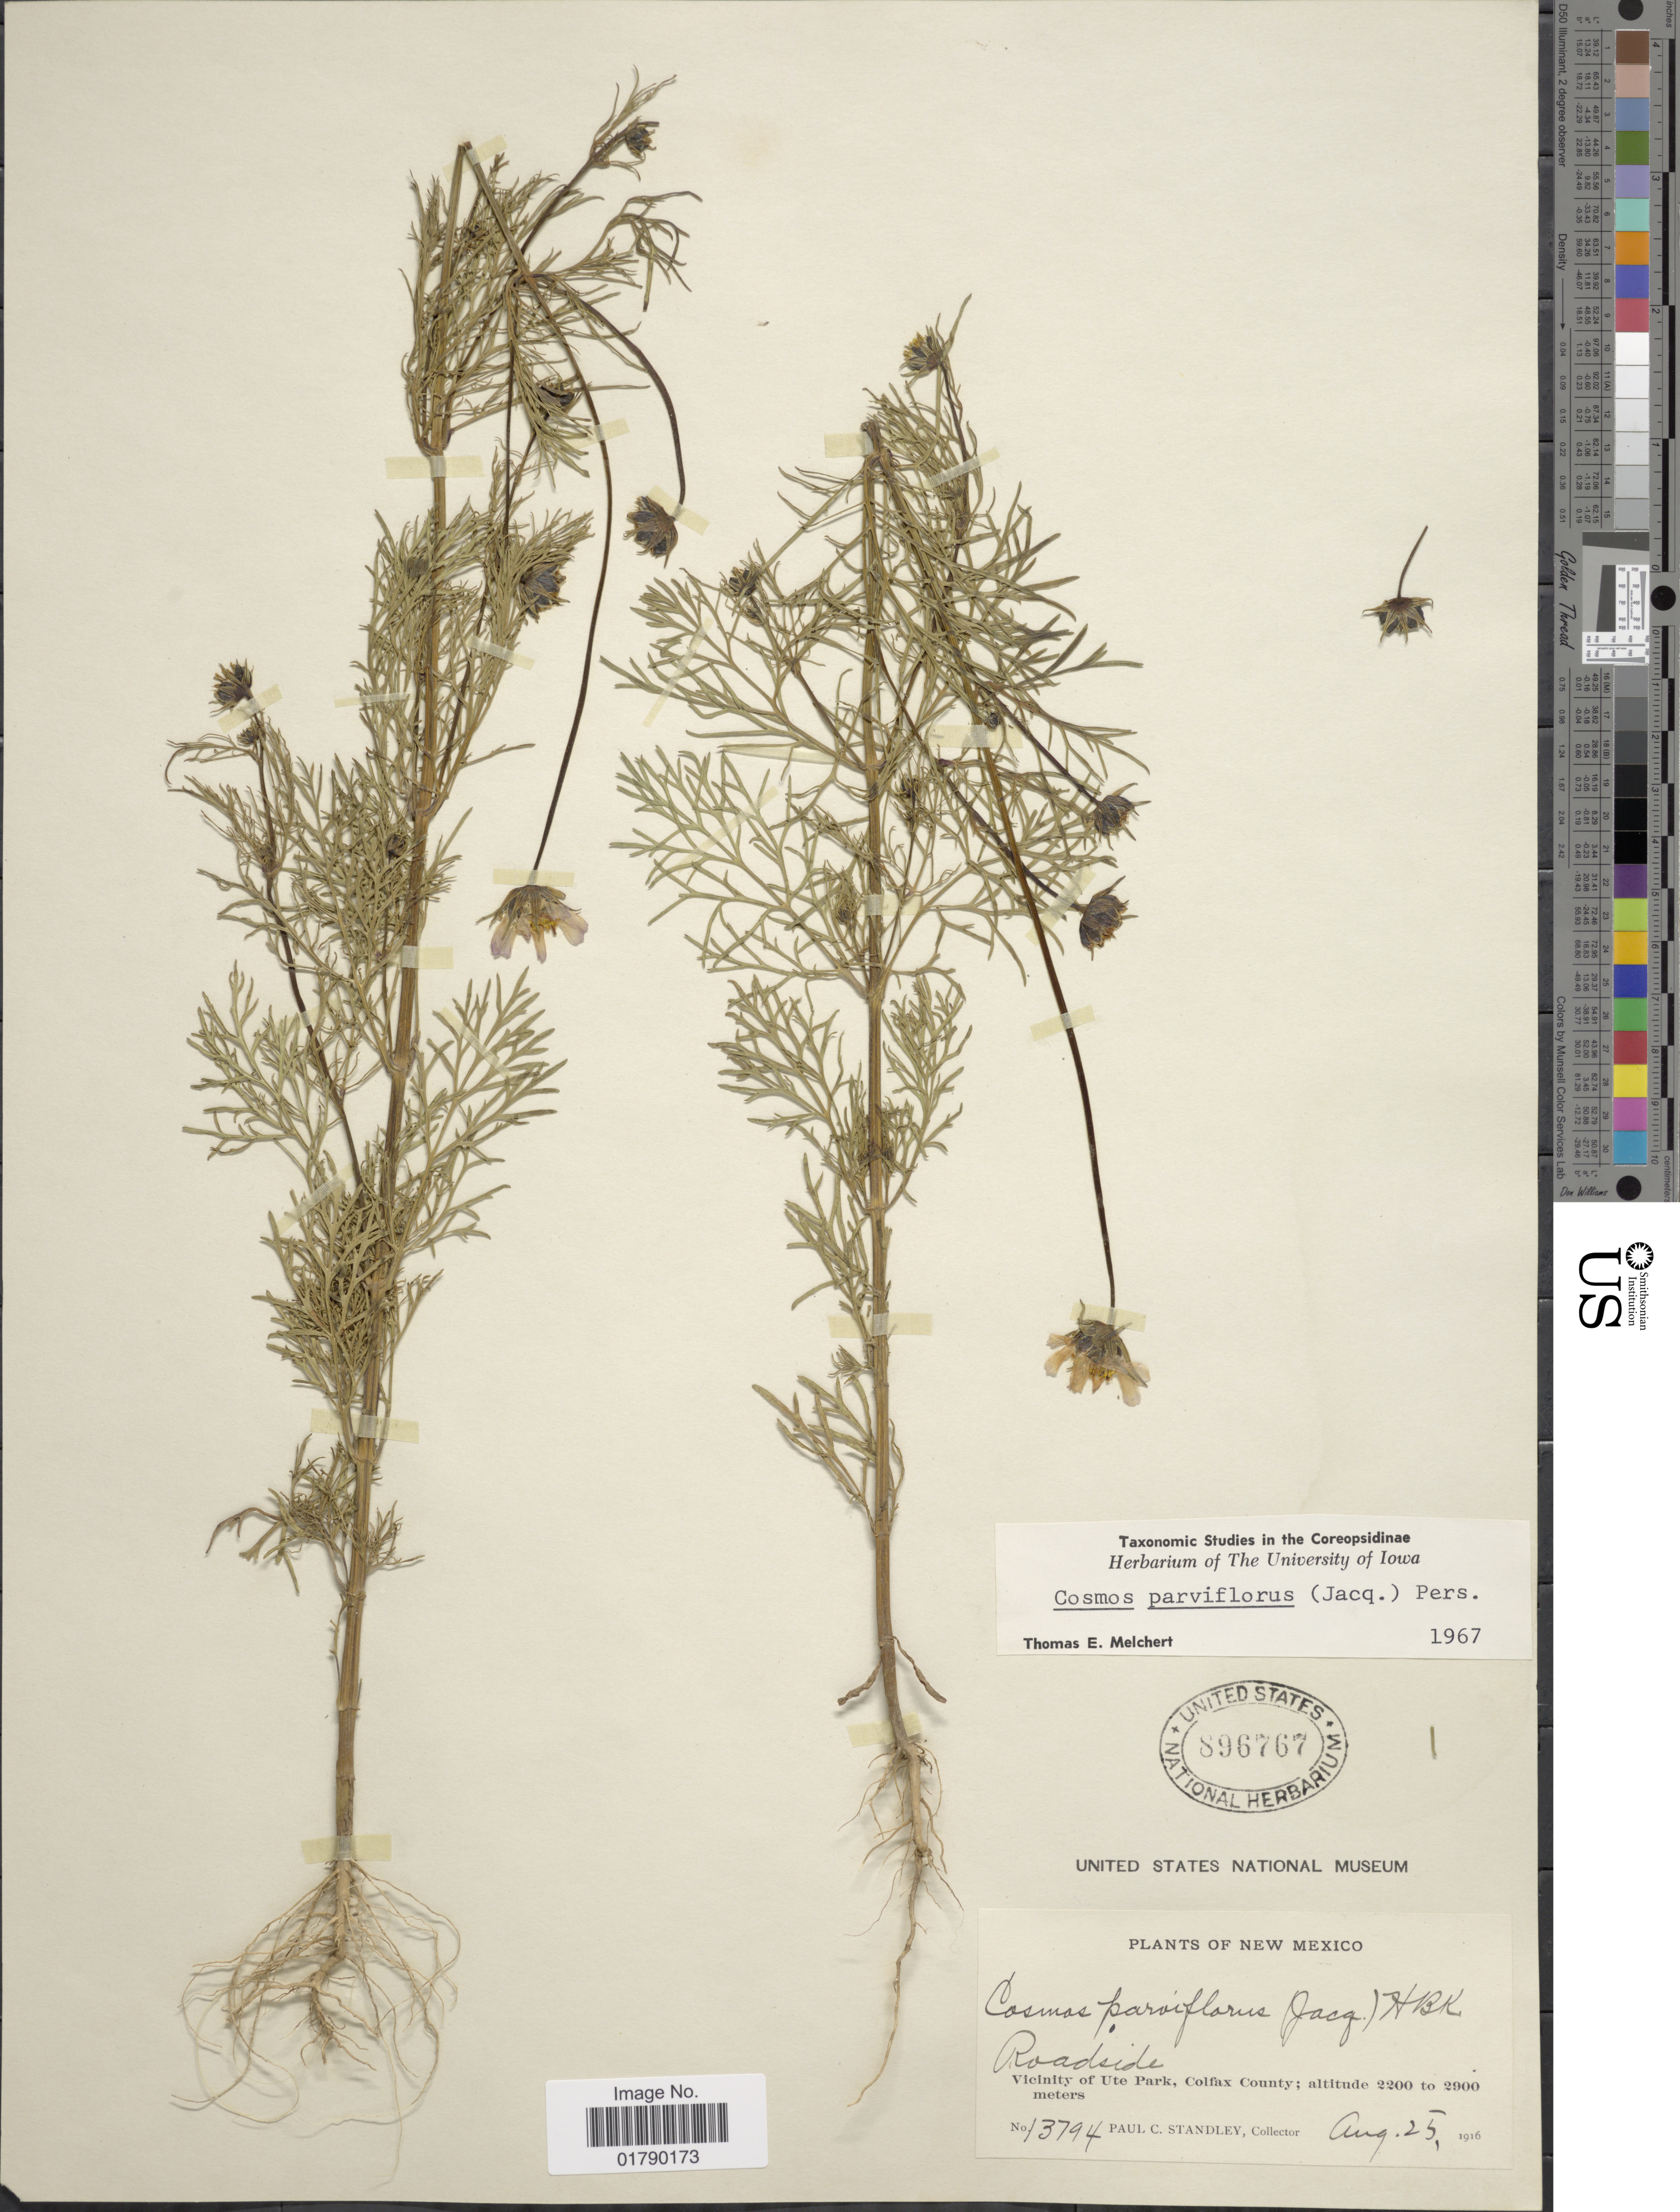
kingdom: Plantae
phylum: Tracheophyta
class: Magnoliopsida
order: Asterales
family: Asteraceae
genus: Cosmos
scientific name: Cosmos parviflorus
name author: (Jacq.) Pers.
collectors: P. C. Standley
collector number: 13794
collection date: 1916-08-25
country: United States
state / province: New Mexico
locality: Vicinity o Ute Park, Colfax County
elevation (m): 2200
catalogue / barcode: US 896767